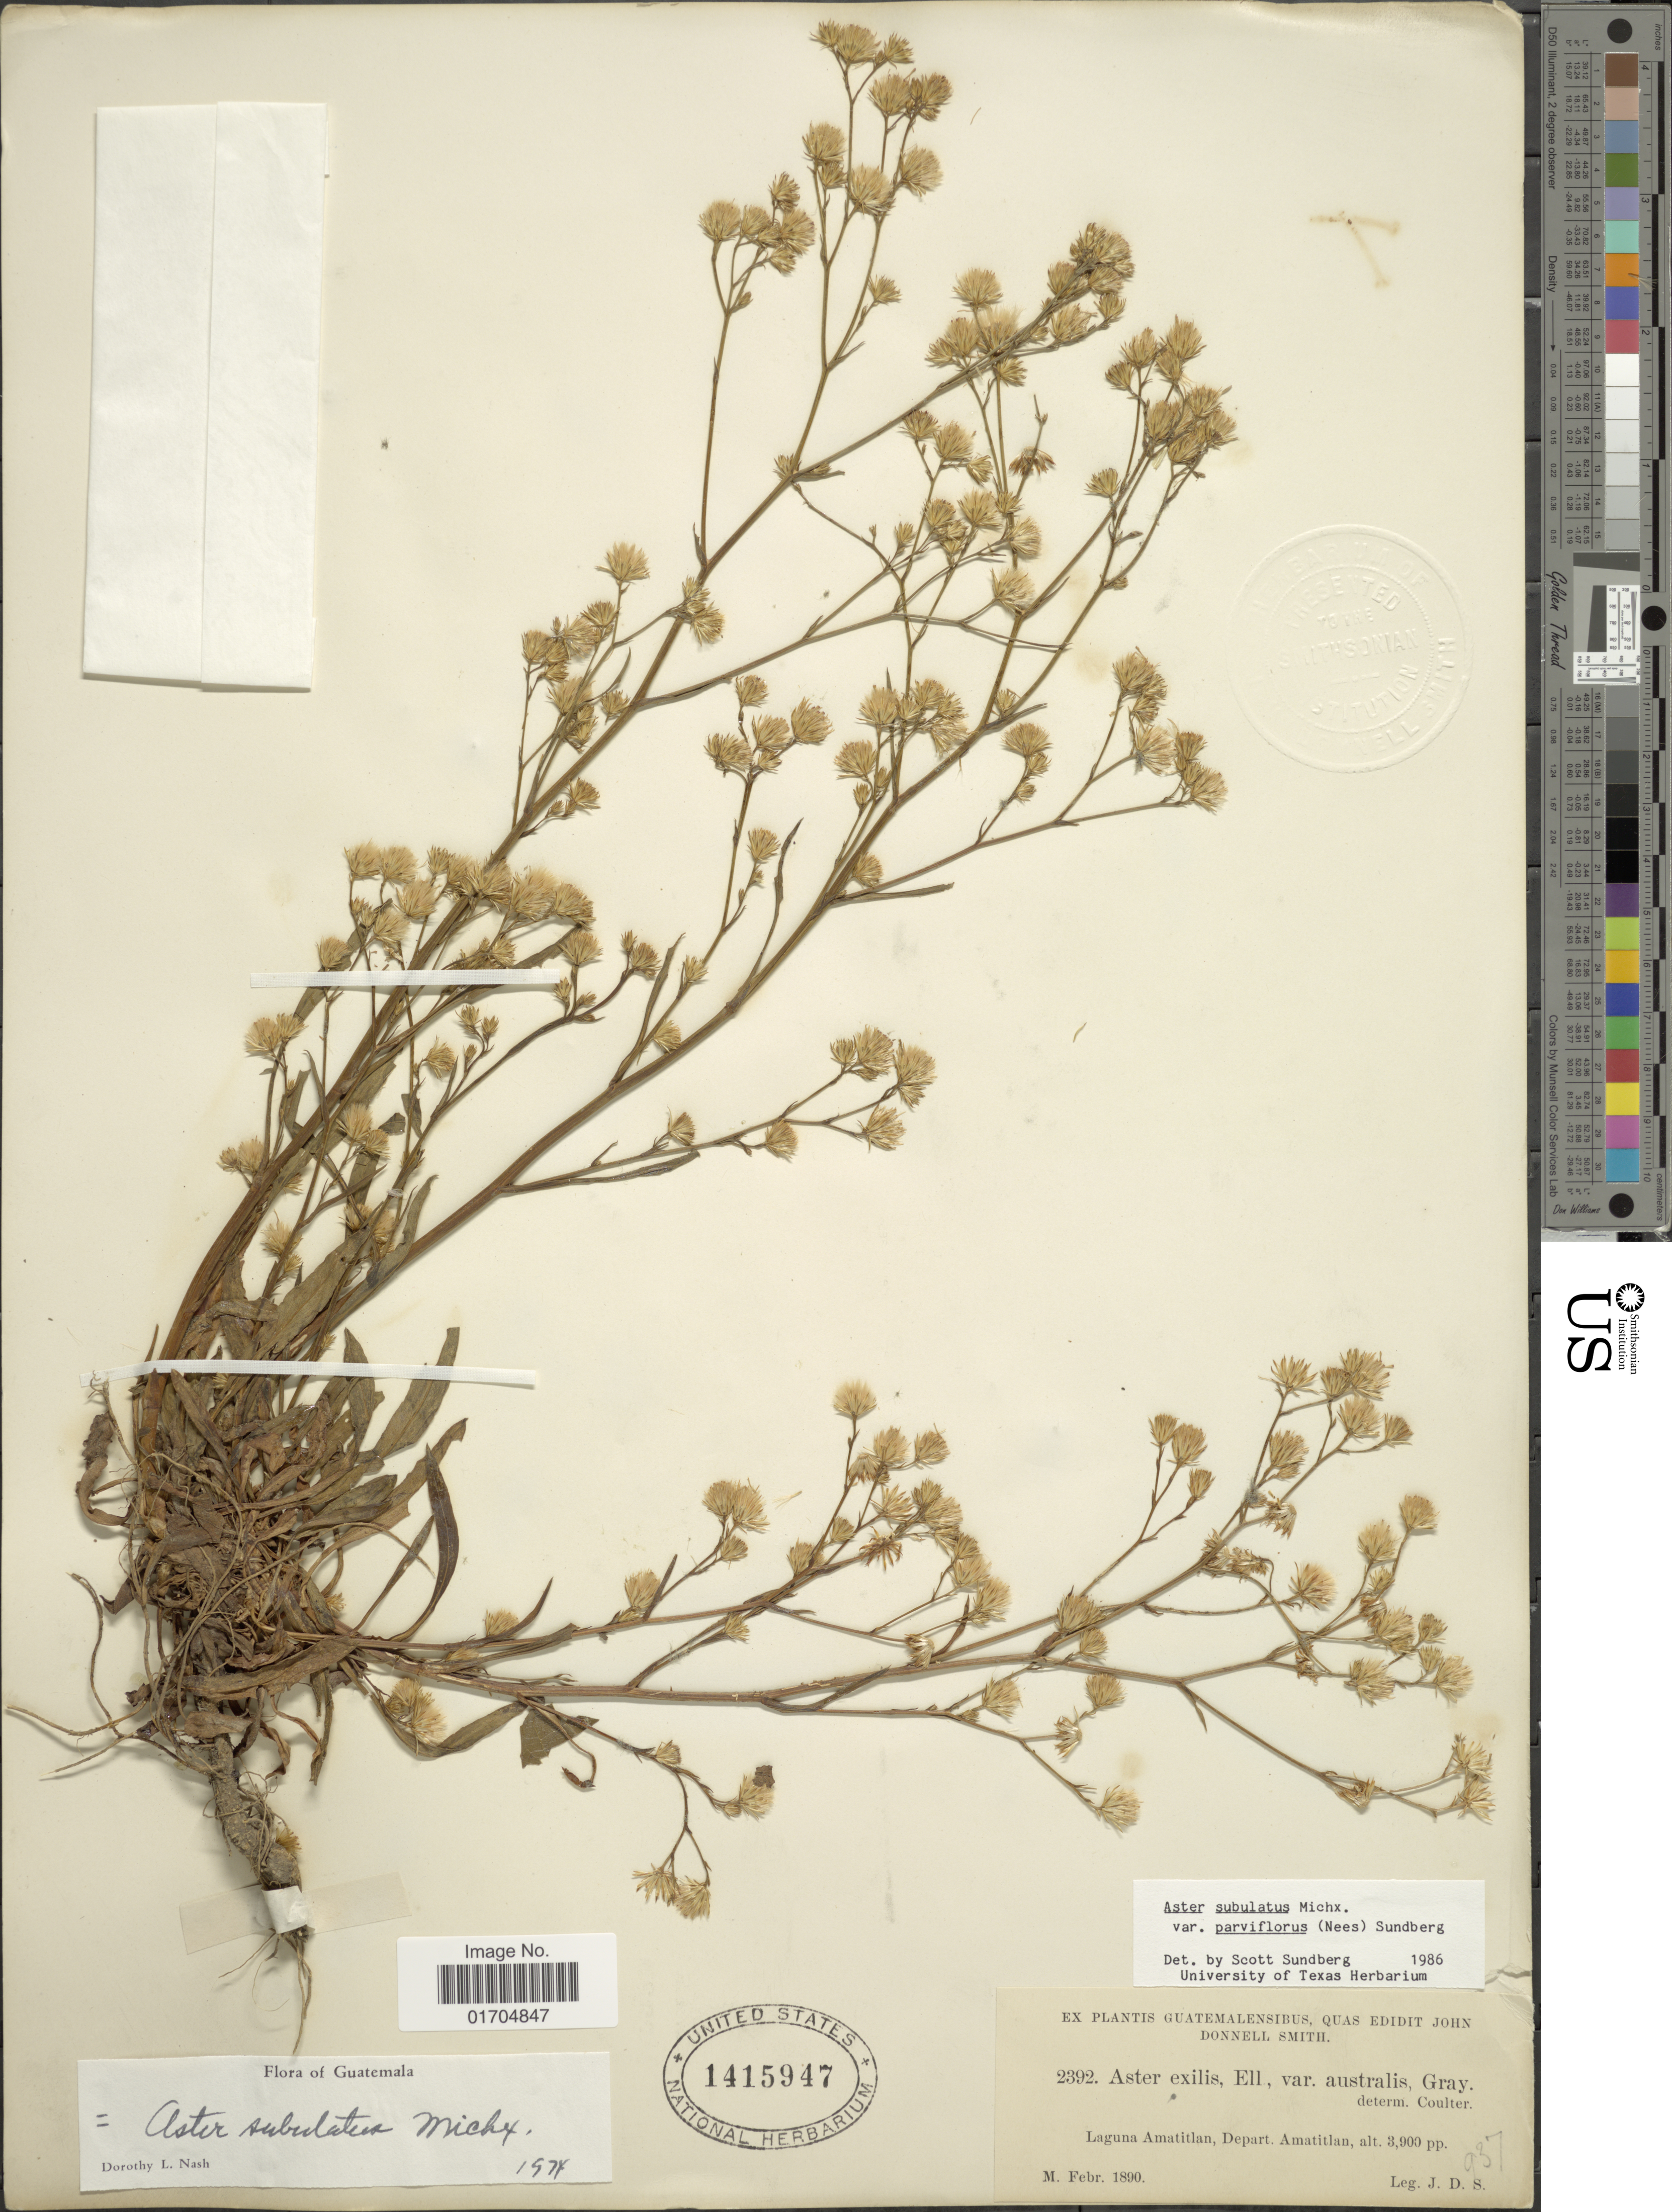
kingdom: Plantae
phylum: Tracheophyta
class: Magnoliopsida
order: Asterales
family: Asteraceae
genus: Symphyotrichum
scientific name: Symphyotrichum subulatum var. parviflorum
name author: (Nees) S.D. Sundb.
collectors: J. Donnell Smith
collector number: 2392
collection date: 1890-02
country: Guatemala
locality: Laguna Amatitlan, Depart. Amatitlan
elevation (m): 1189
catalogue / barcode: US 1415947